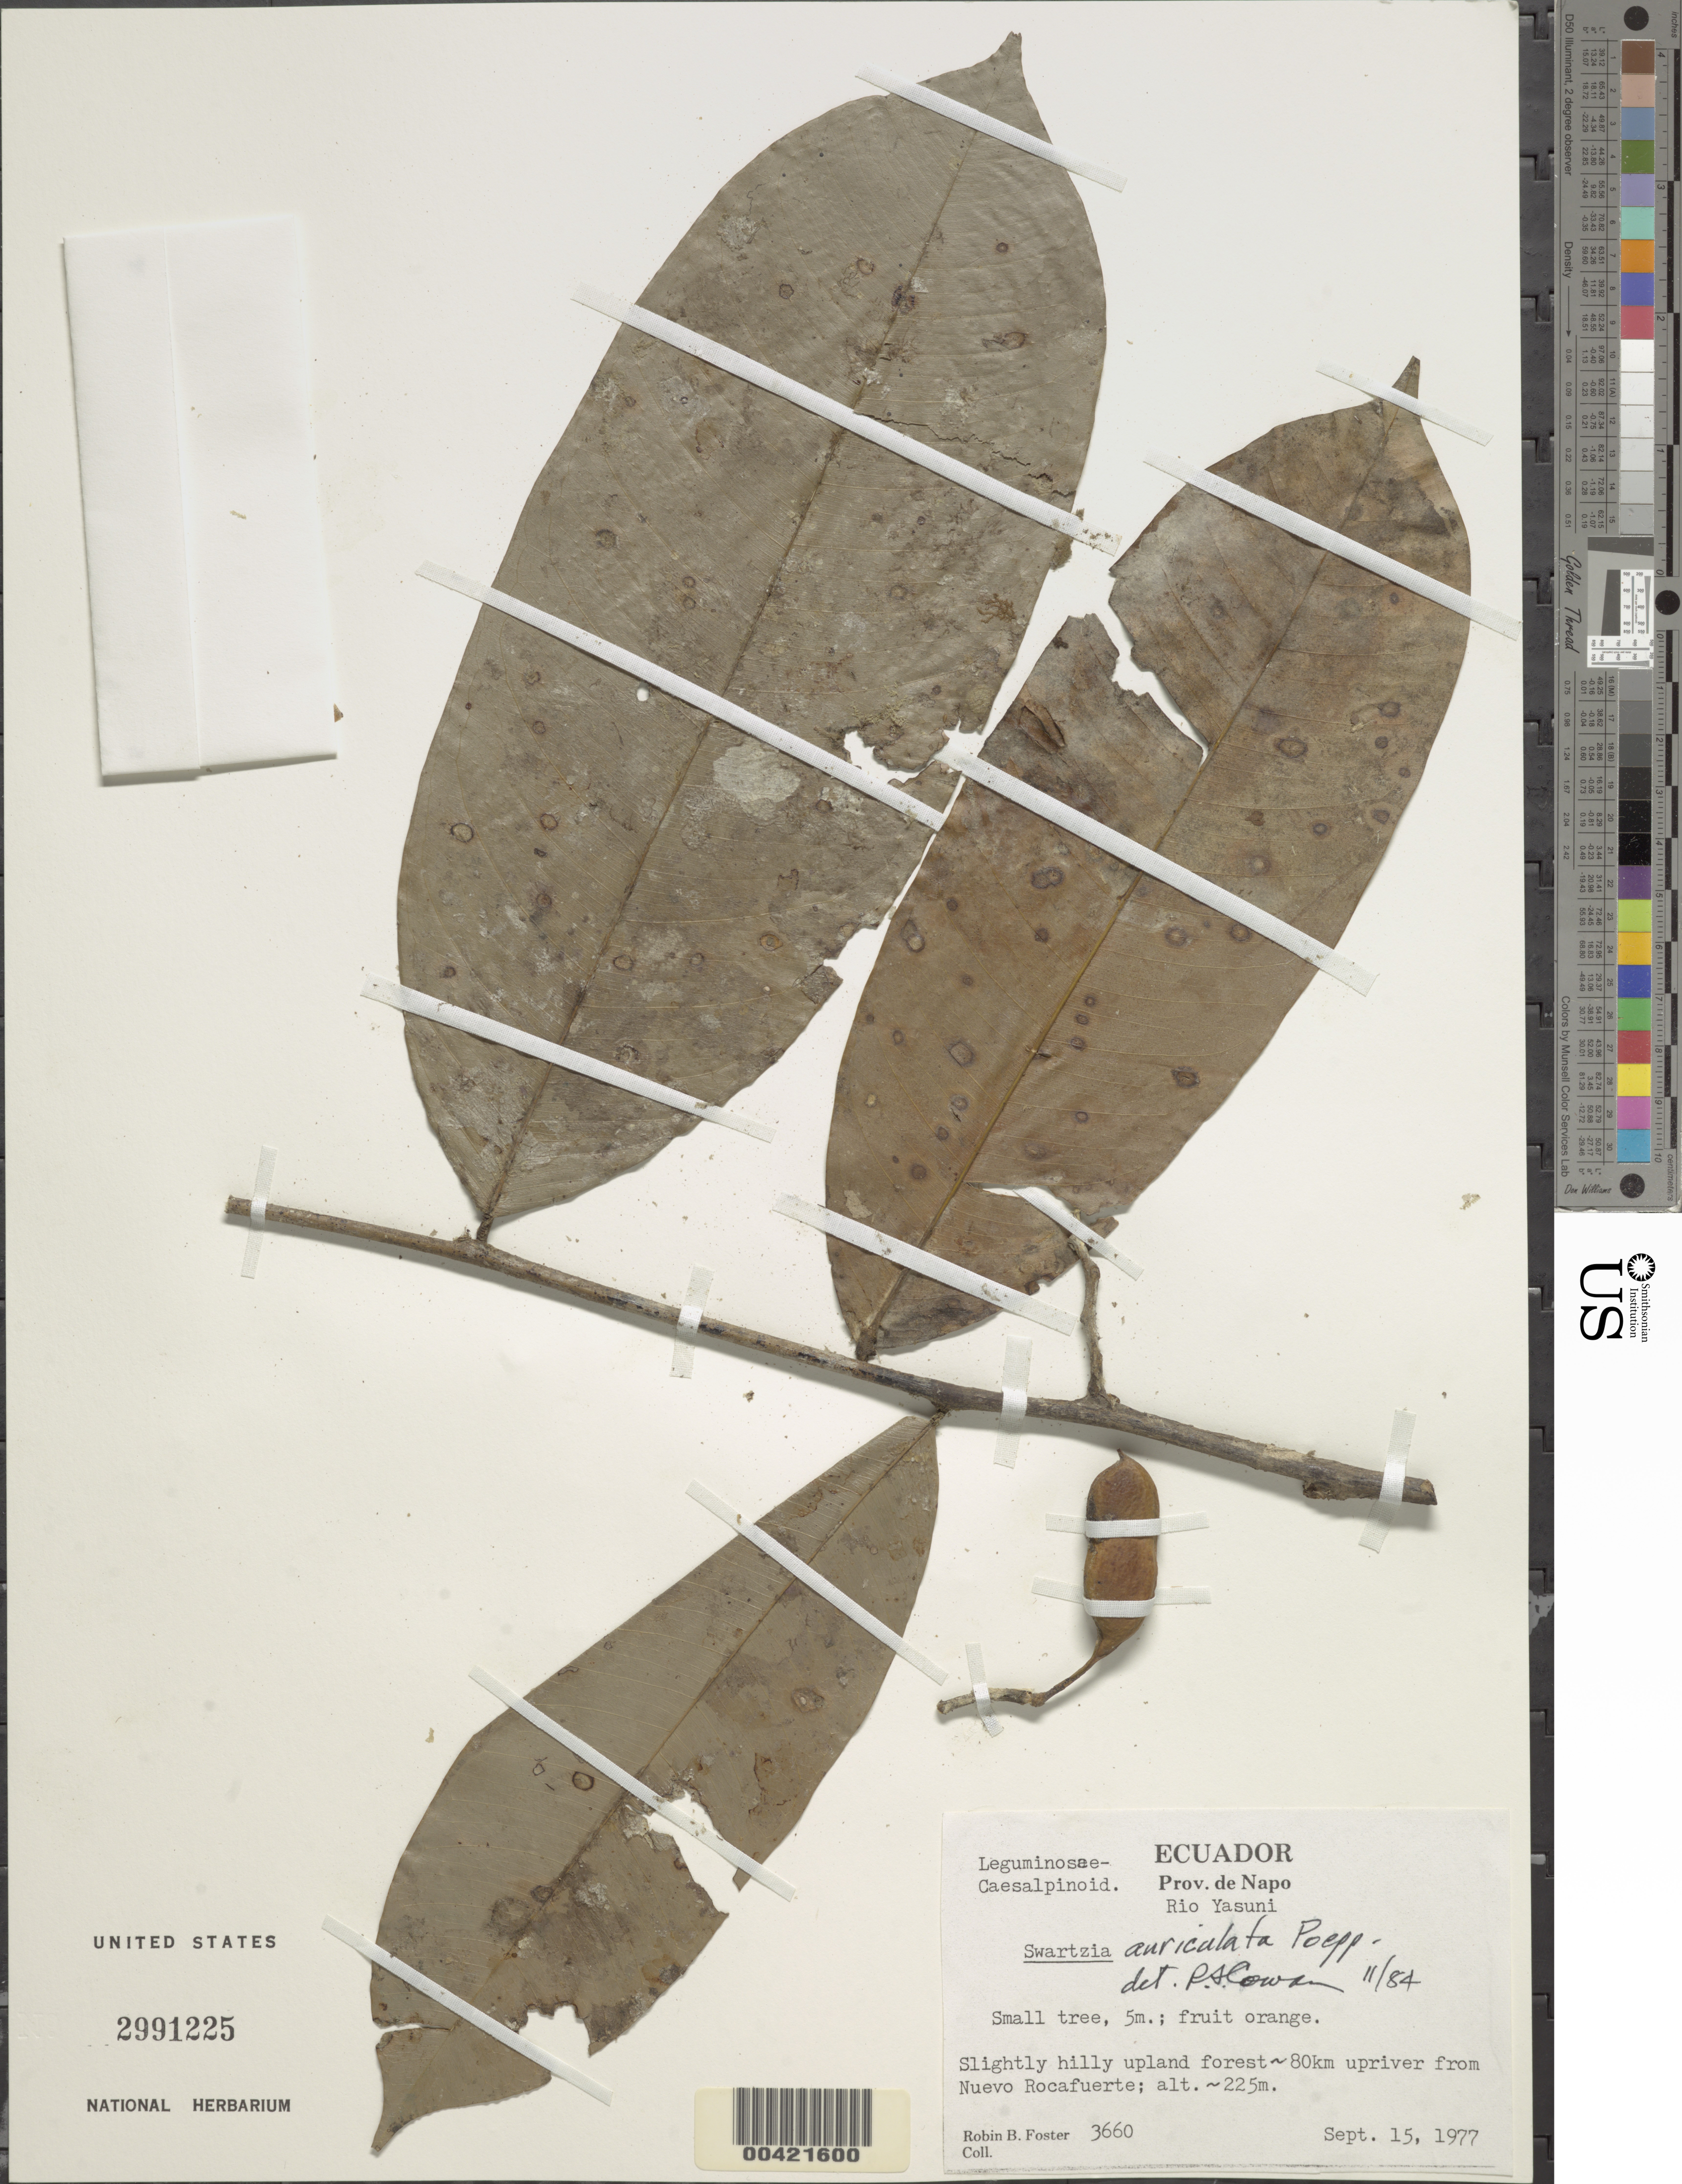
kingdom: Plantae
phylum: Tracheophyta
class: Magnoliopsida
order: Fabales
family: Fabaceae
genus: Swartzia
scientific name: Swartzia simplex var. ochnacea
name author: (DC.) R.S. Cowan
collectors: R. B. Foster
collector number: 3660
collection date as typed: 15 Sep 1977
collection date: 1977-09-15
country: Ecuador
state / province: Napo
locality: Nuevo rocafuerte, 80 km upstream from, Rio yasuni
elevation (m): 225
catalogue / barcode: US 2991225